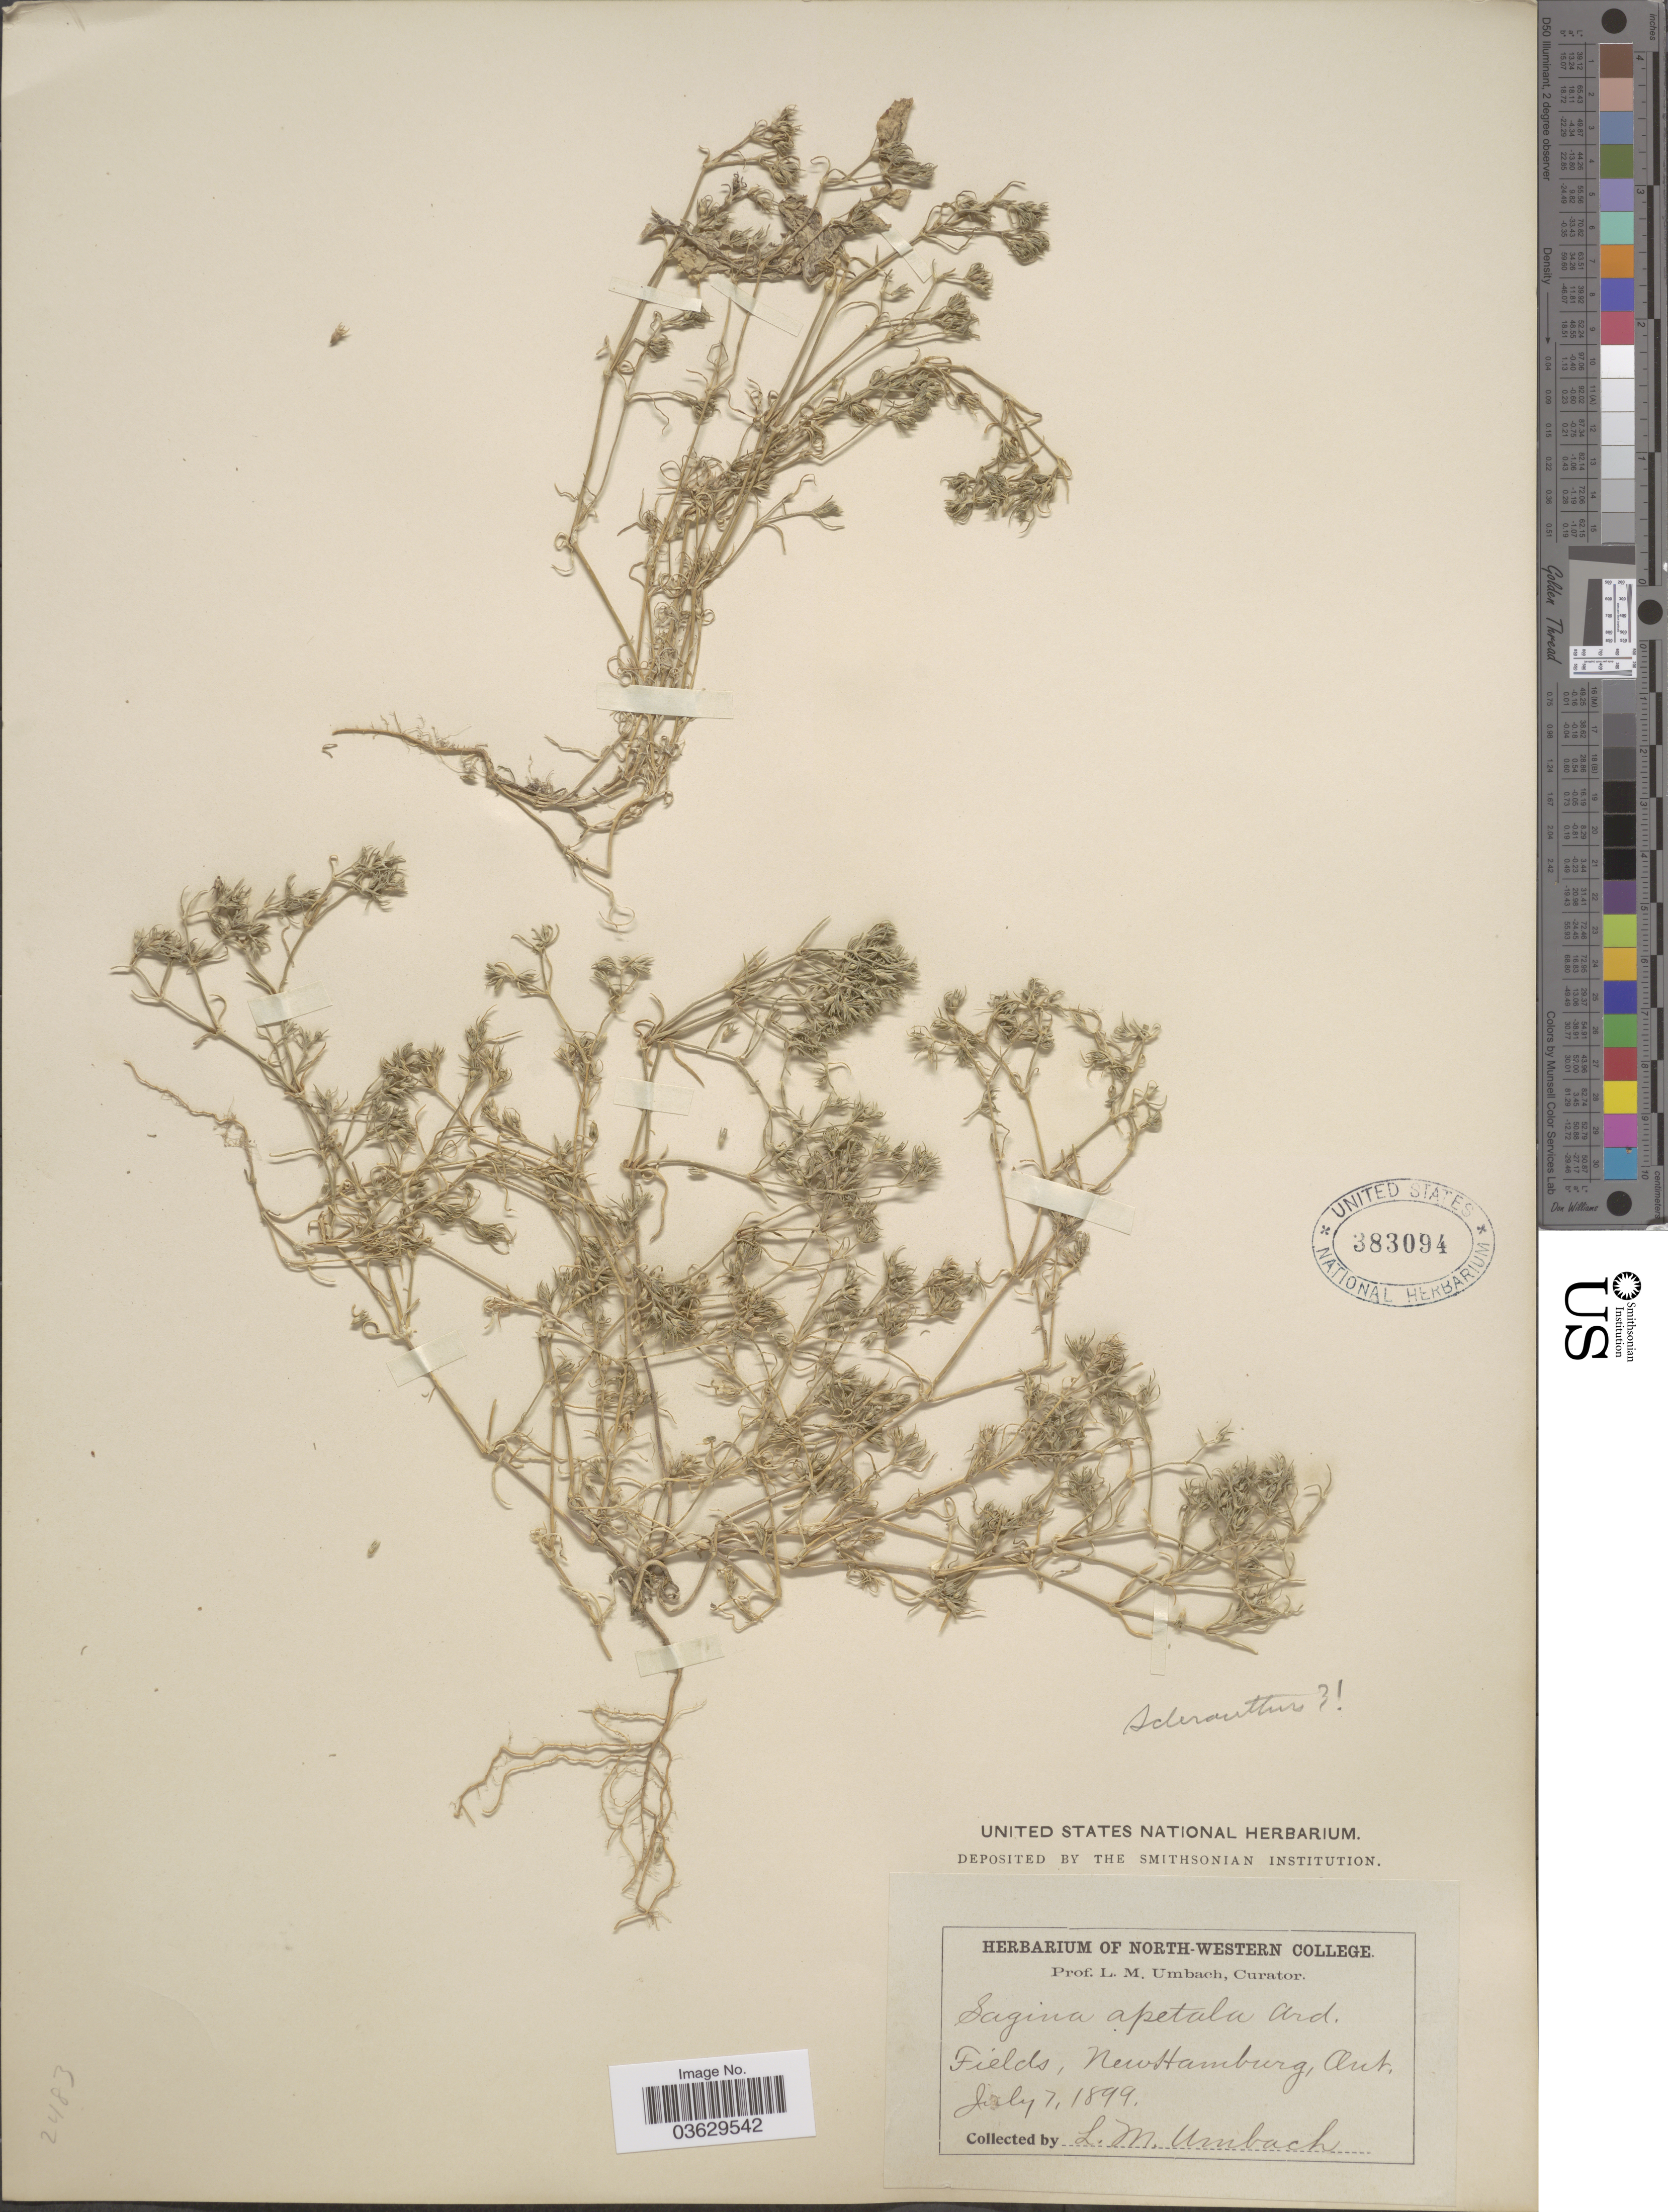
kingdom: Plantae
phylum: Tracheophyta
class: Magnoliopsida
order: Caryophyllales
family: Caryophyllaceae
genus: Scleranthus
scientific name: Scleranthus sp.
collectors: L. M. Umbach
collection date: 1899-07-07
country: Canada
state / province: Ontario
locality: Fields, NewHamburg.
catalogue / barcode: US 383094